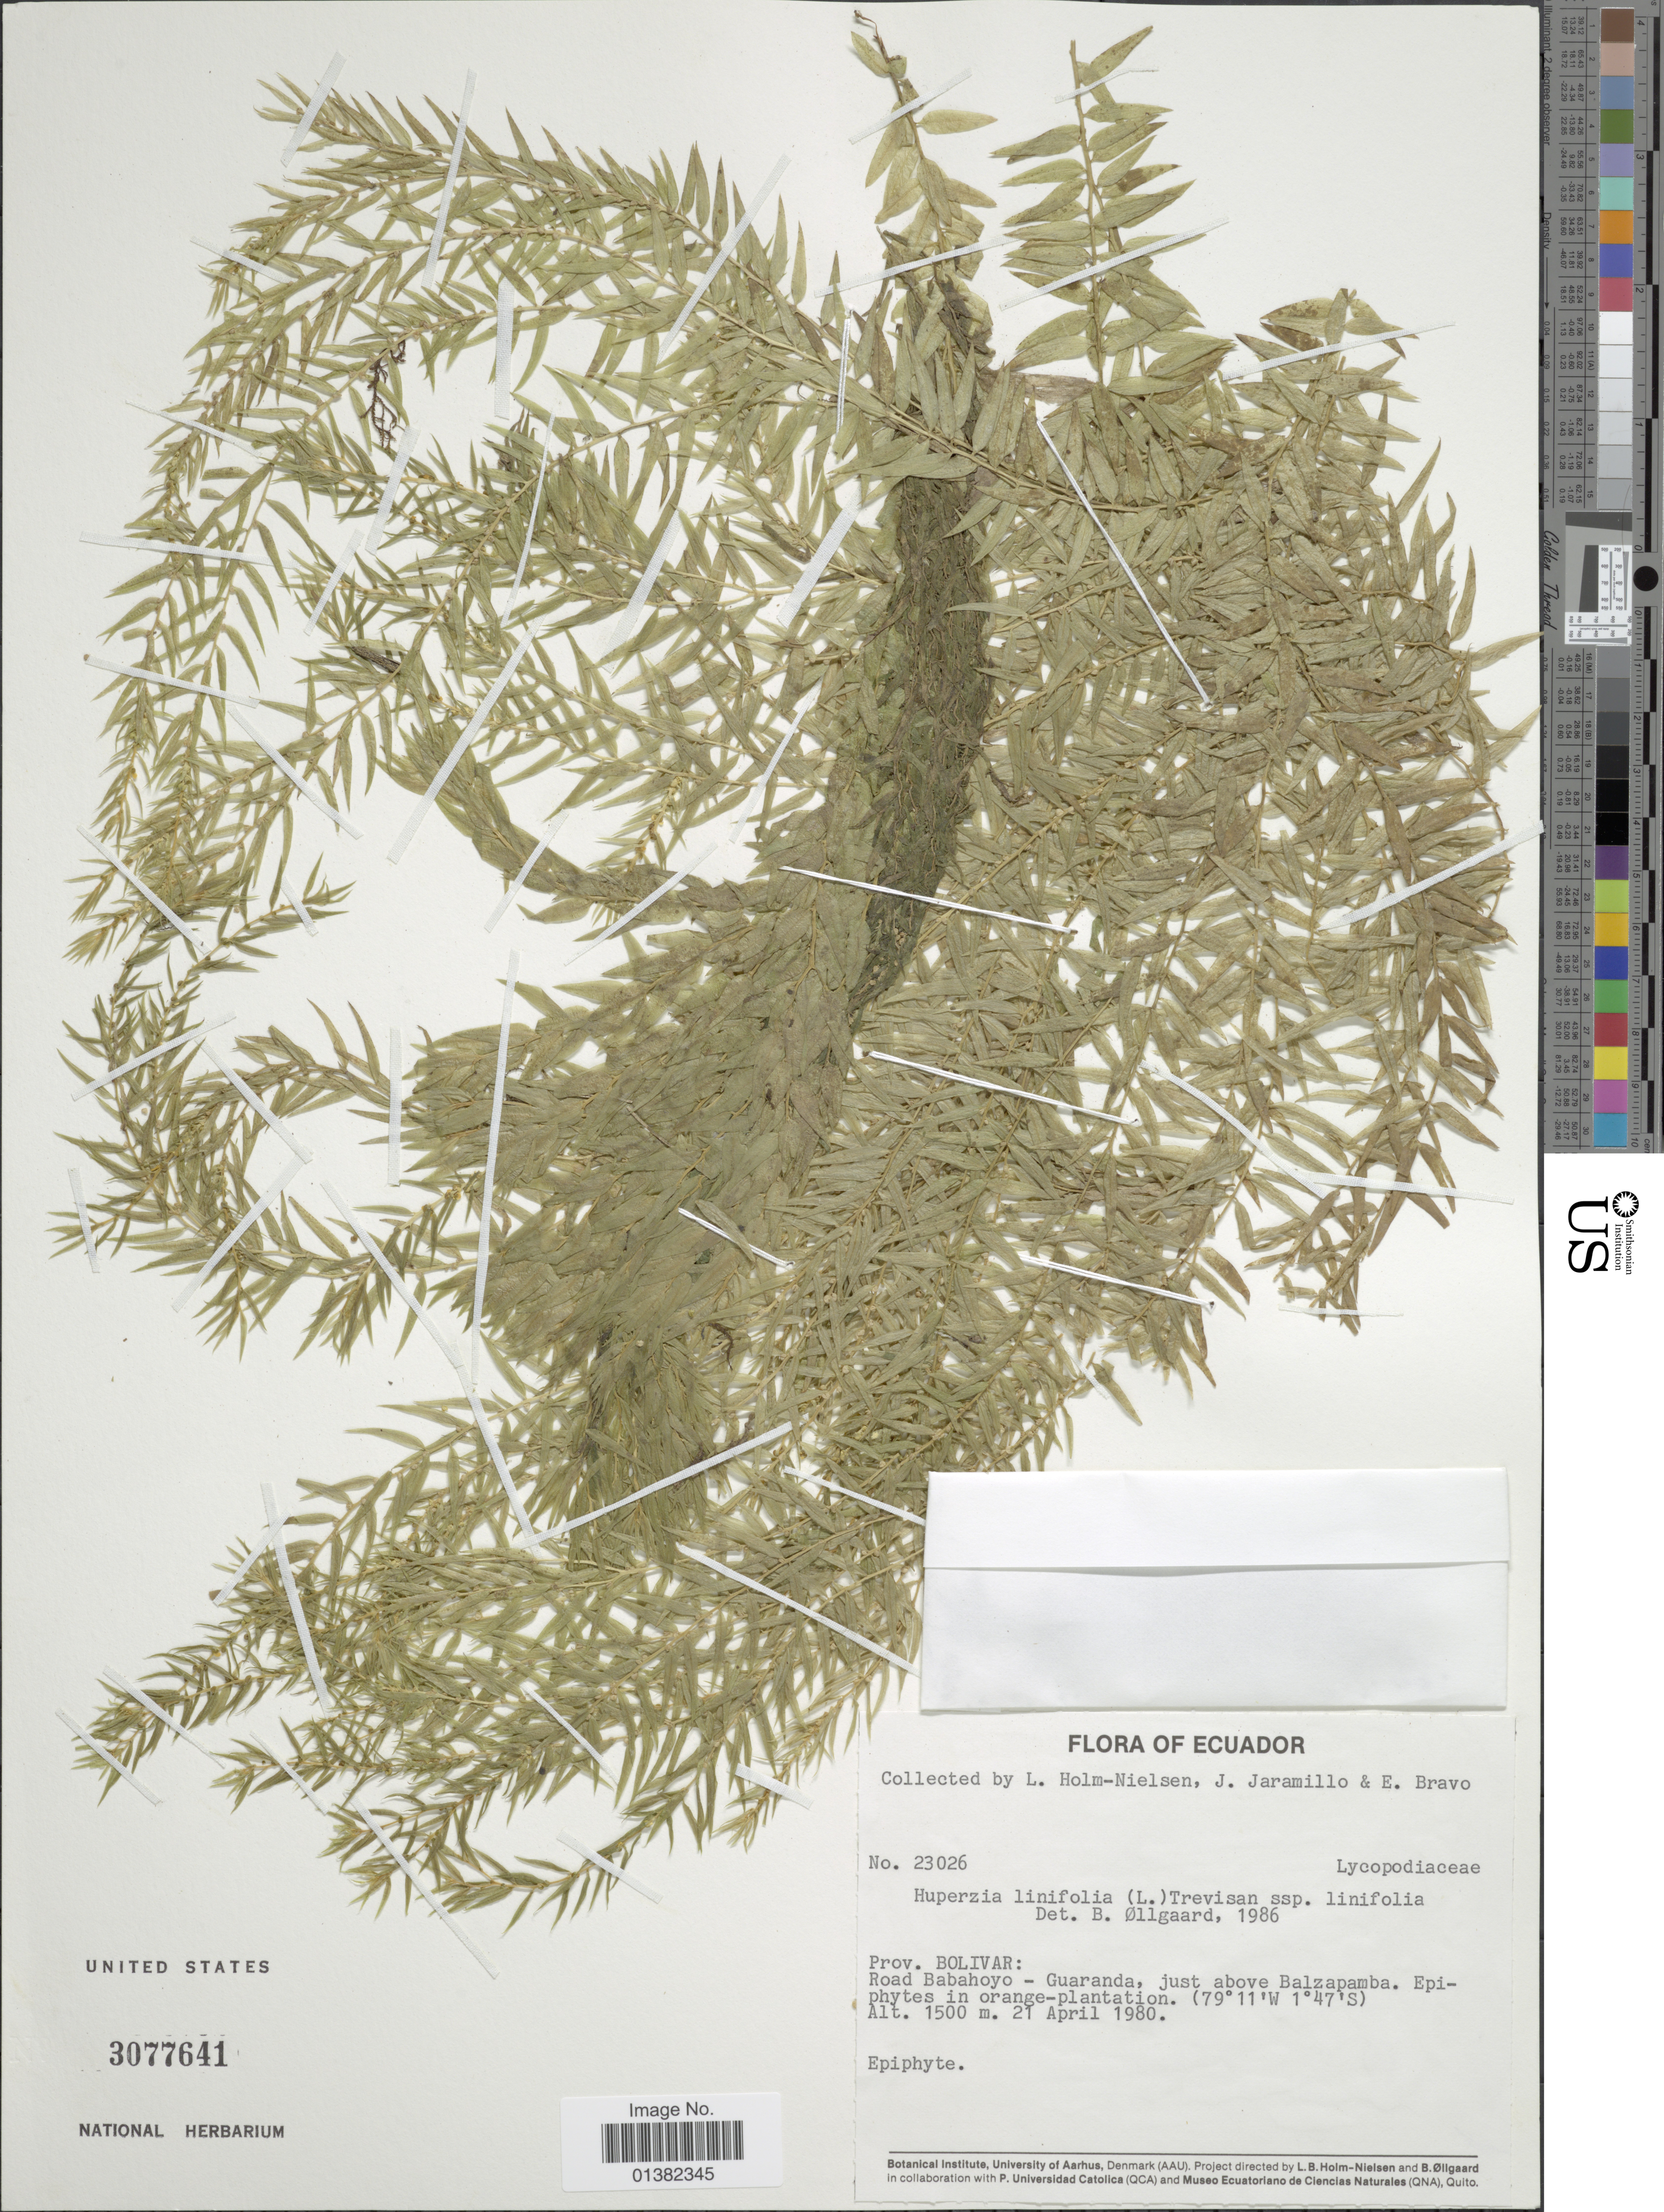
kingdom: Plantae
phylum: Tracheophyta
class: Lycopodiopsida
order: Lycopodiales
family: Lycopodiaceae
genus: Phlegmariurus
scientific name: Phlegmariurus linifolius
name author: (L.) B. Øllg.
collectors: L. B. Holm-Nielsen, J. Jaramillo & E. Bravo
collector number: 23026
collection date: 1980-04-21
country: Ecuador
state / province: Bolívar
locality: Road Babahoyo - Guaranda, just above Balzapamba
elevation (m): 1500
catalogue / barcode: US 3077641